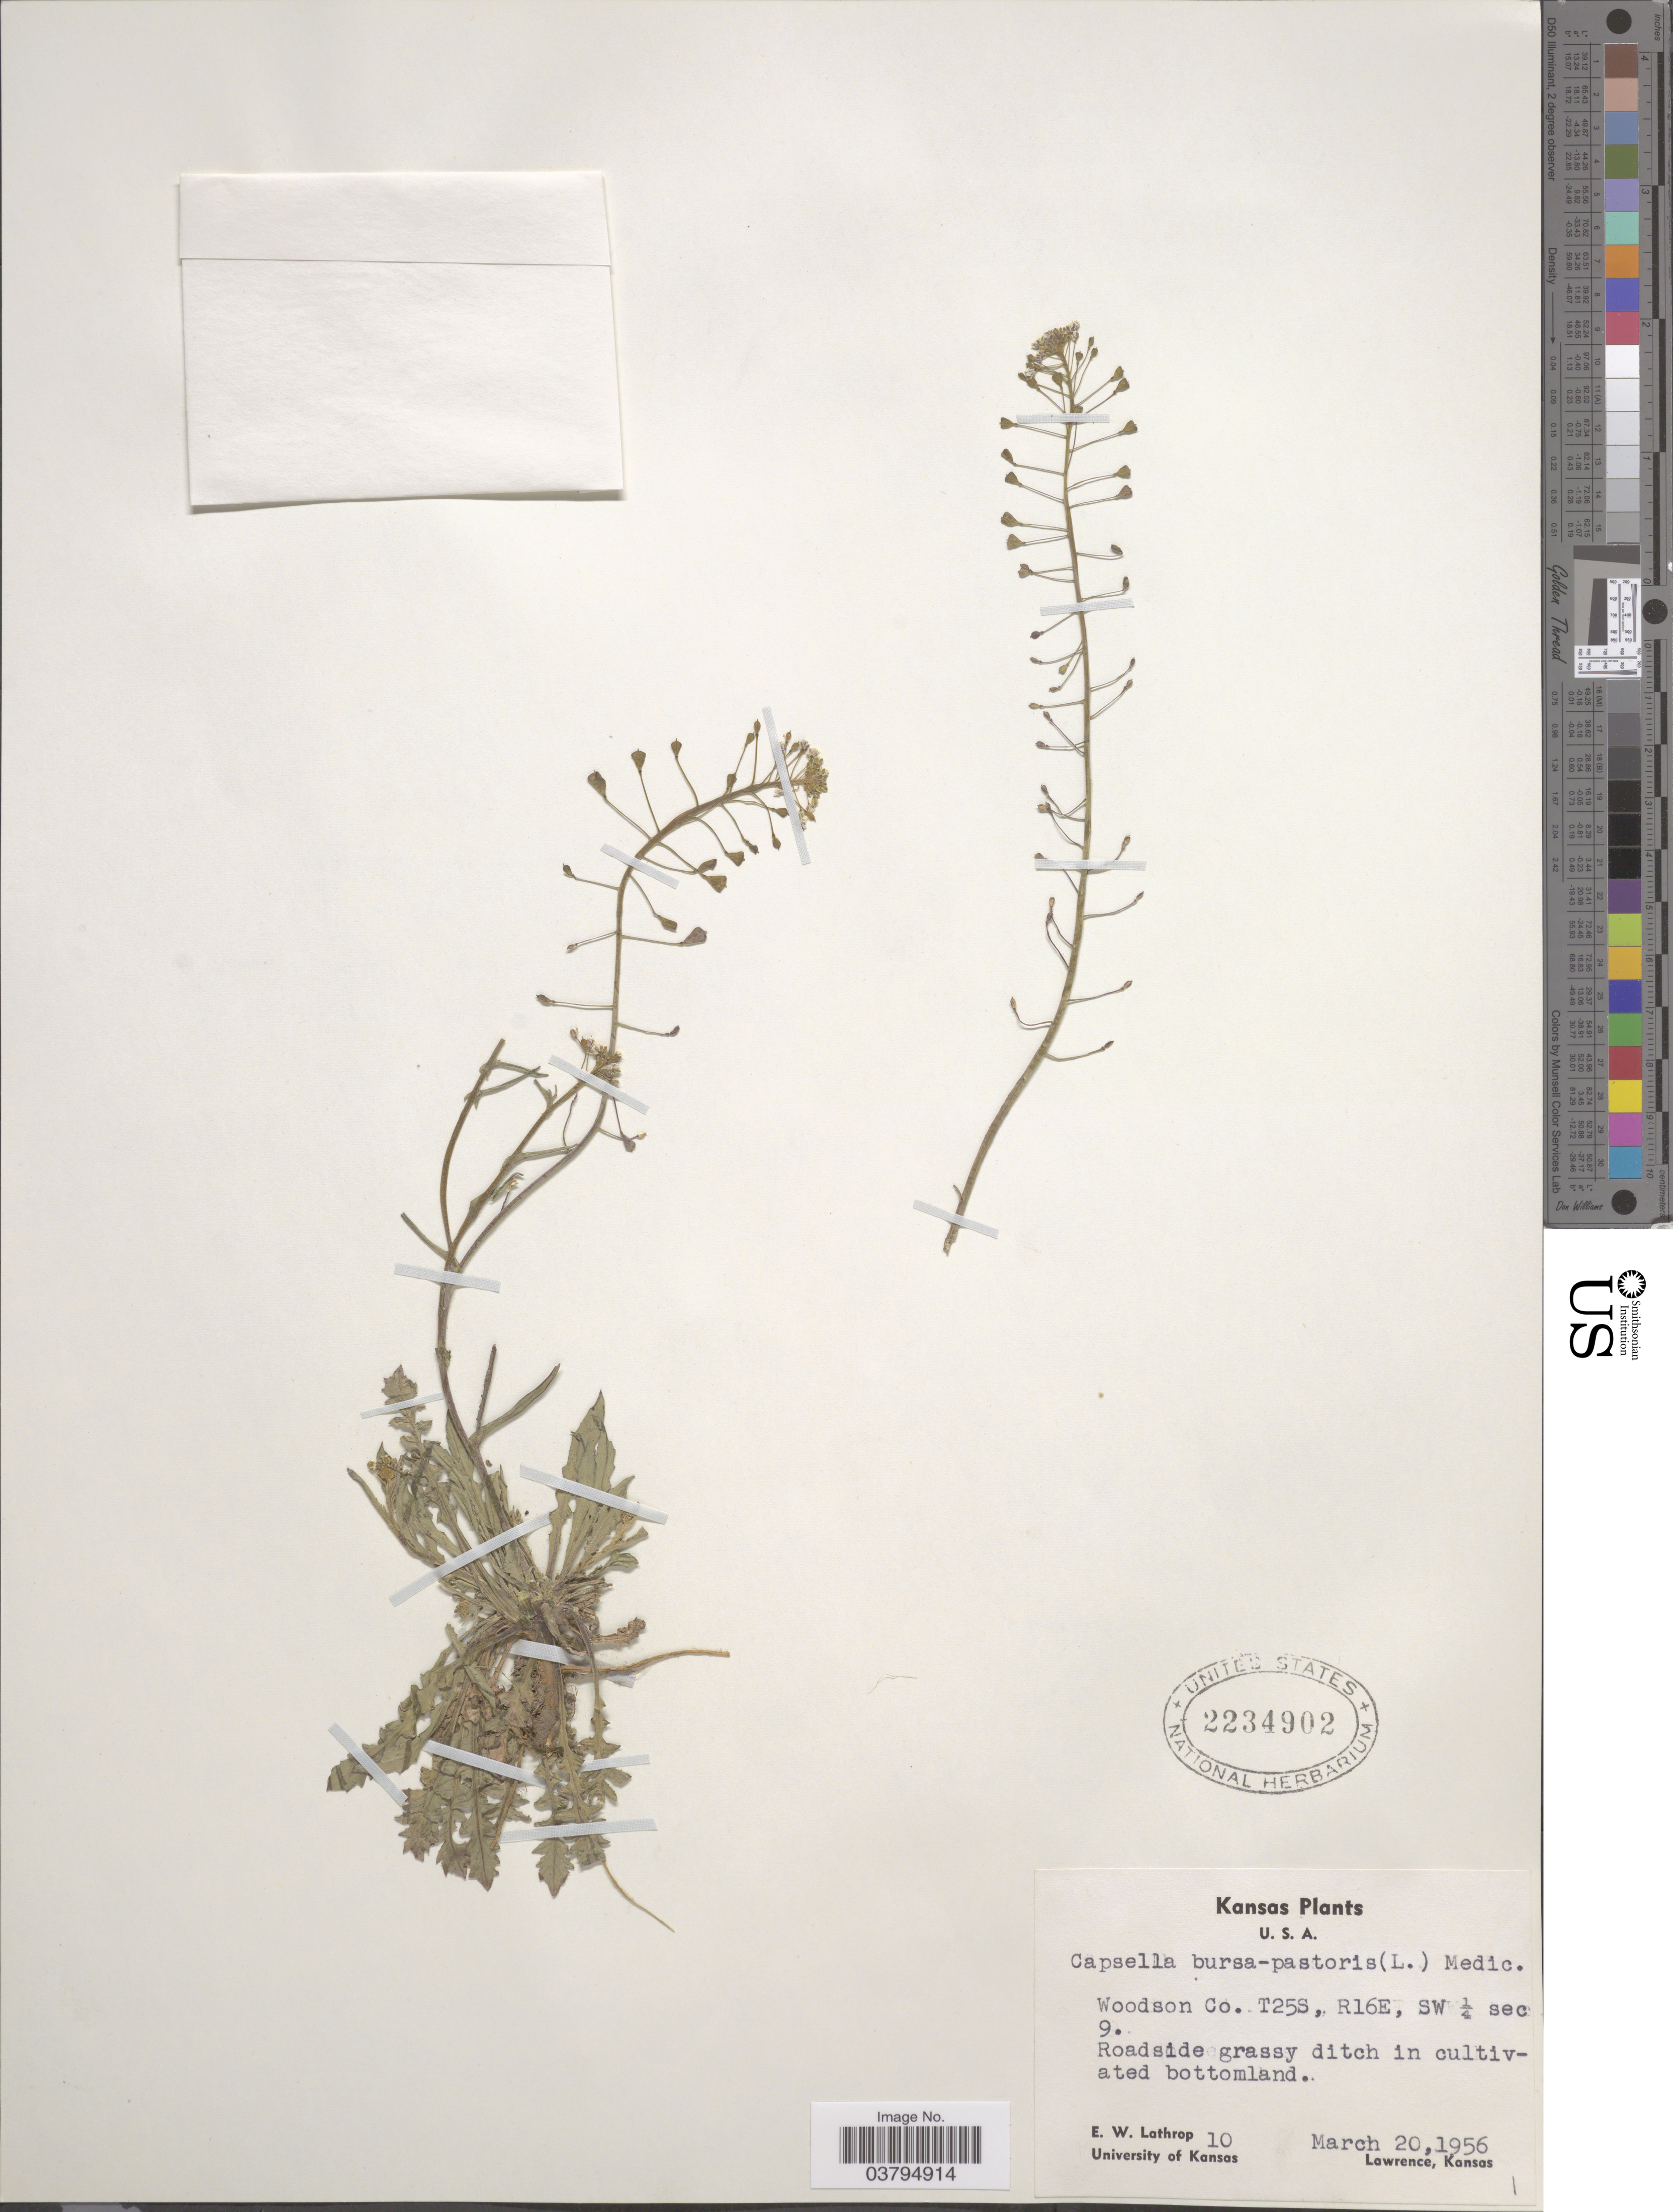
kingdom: Plantae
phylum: Tracheophyta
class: Magnoliopsida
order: Brassicales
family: Brassicaceae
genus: Capsella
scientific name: Capsella bursa-pastoris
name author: (L.) Medik.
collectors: E. W. Lathrop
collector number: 10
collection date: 1956-03-20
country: United States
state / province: Kansas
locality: Woodson Co. T25S, R16E, SW ¼ sec 9.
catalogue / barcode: US 2234902